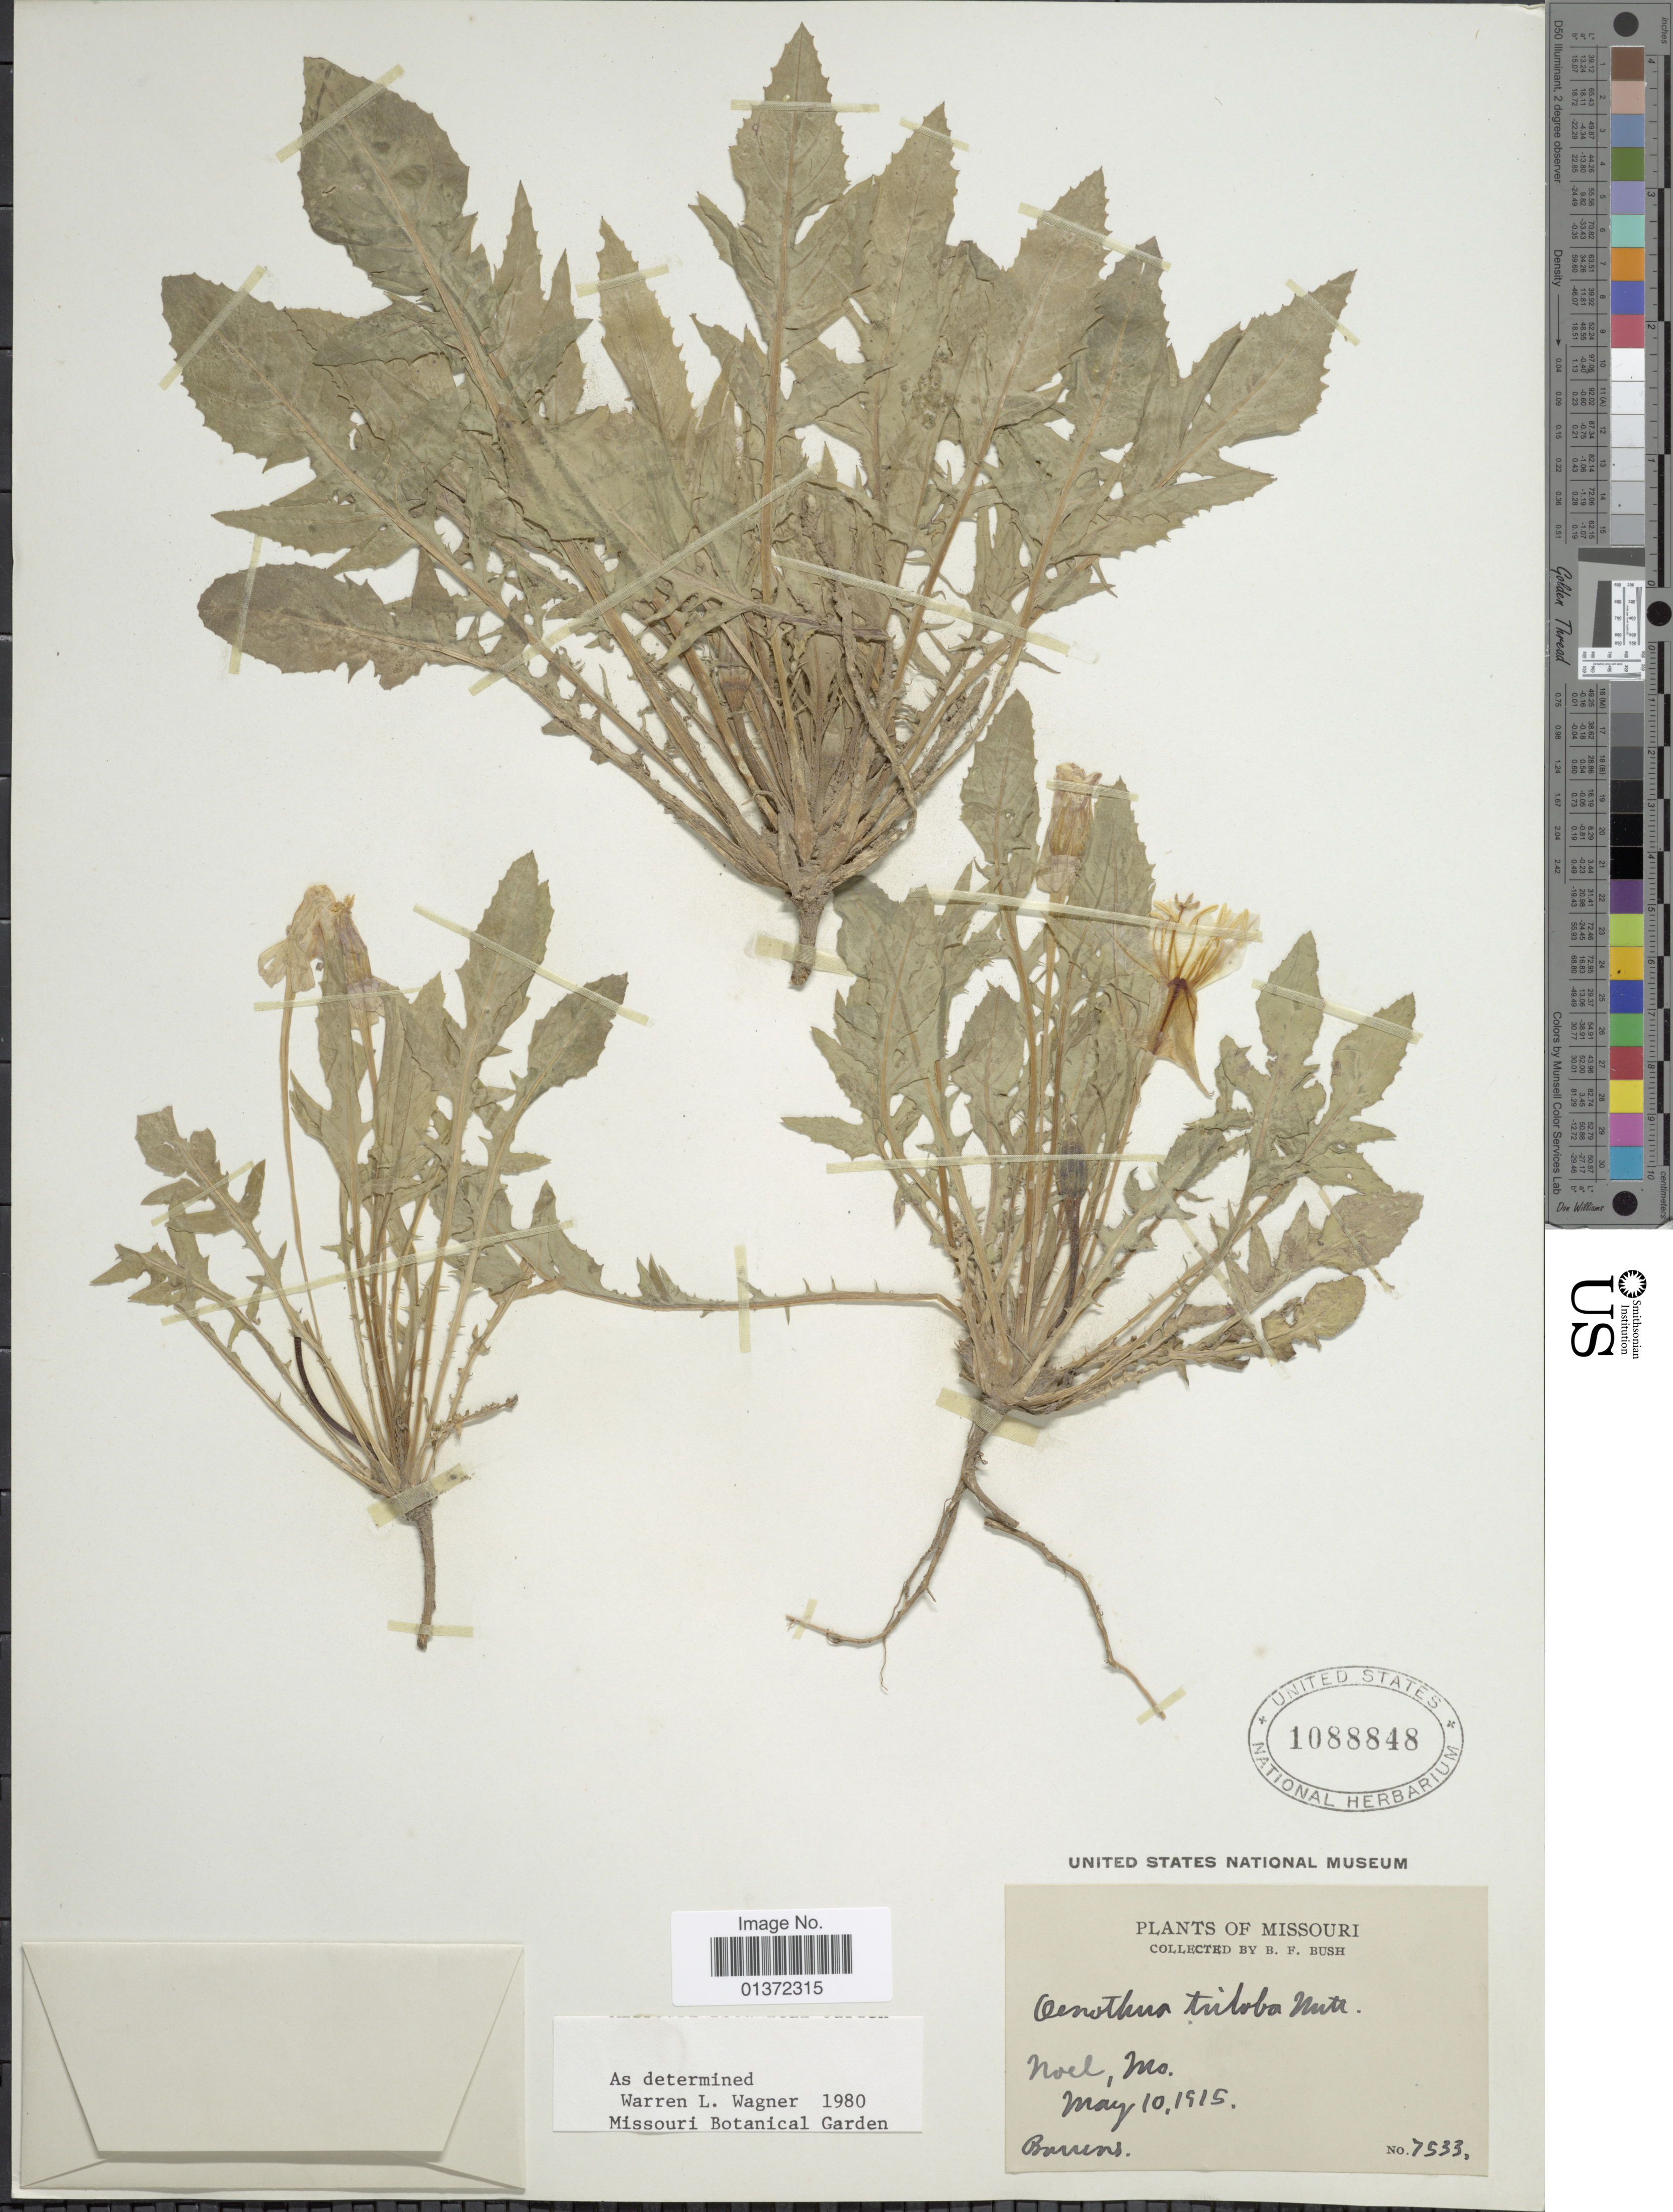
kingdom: Plantae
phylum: Tracheophyta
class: Magnoliopsida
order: Myrtales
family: Onagraceae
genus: Oenothera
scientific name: Oenothera triloba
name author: Nutt.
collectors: B. F. Bush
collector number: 7533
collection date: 1915-05-10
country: United States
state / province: Missouri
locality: Noel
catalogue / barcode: US 1088848